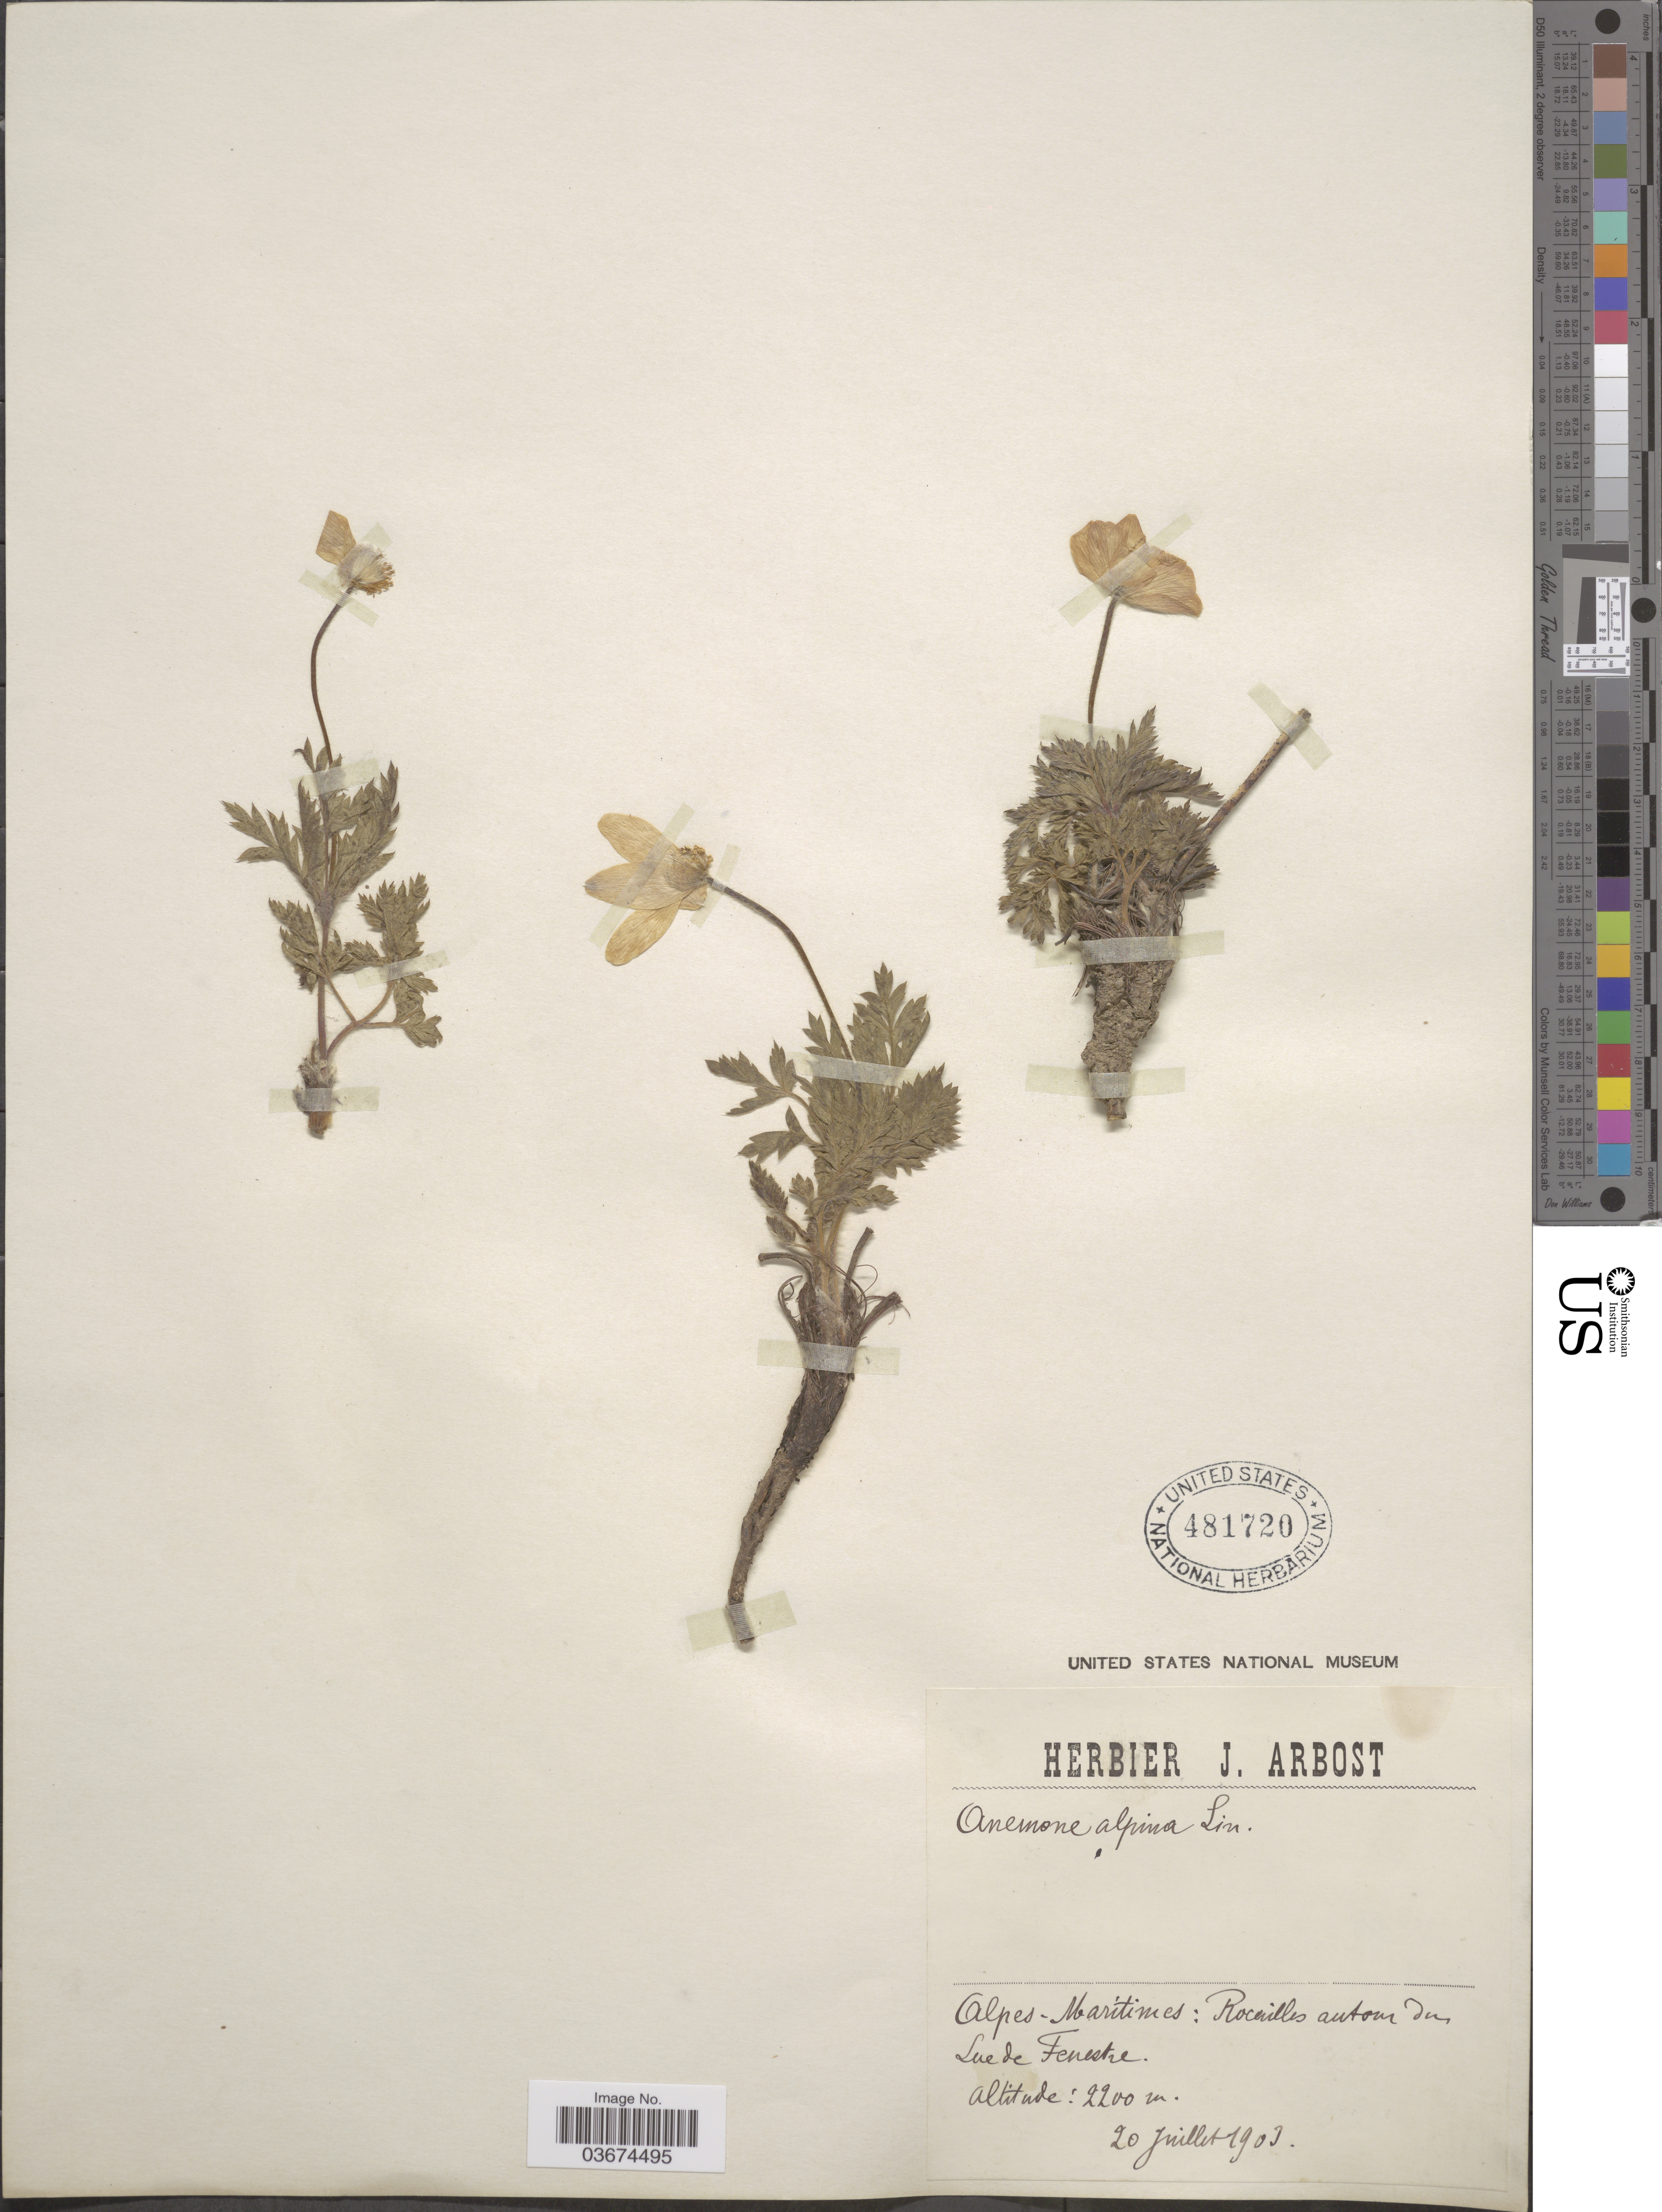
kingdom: Plantae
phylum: Tracheophyta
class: Magnoliopsida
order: Ranunculales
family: Ranunculaceae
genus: Pulsatilla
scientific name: Pulsatilla alpina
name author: Delarbre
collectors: ex herb. J. Arbost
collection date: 1903-07-20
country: France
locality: Alpes-Maritimes: Rocailles autour du Luede Fenestre. [interpreted]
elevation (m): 2200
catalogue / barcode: US 481720